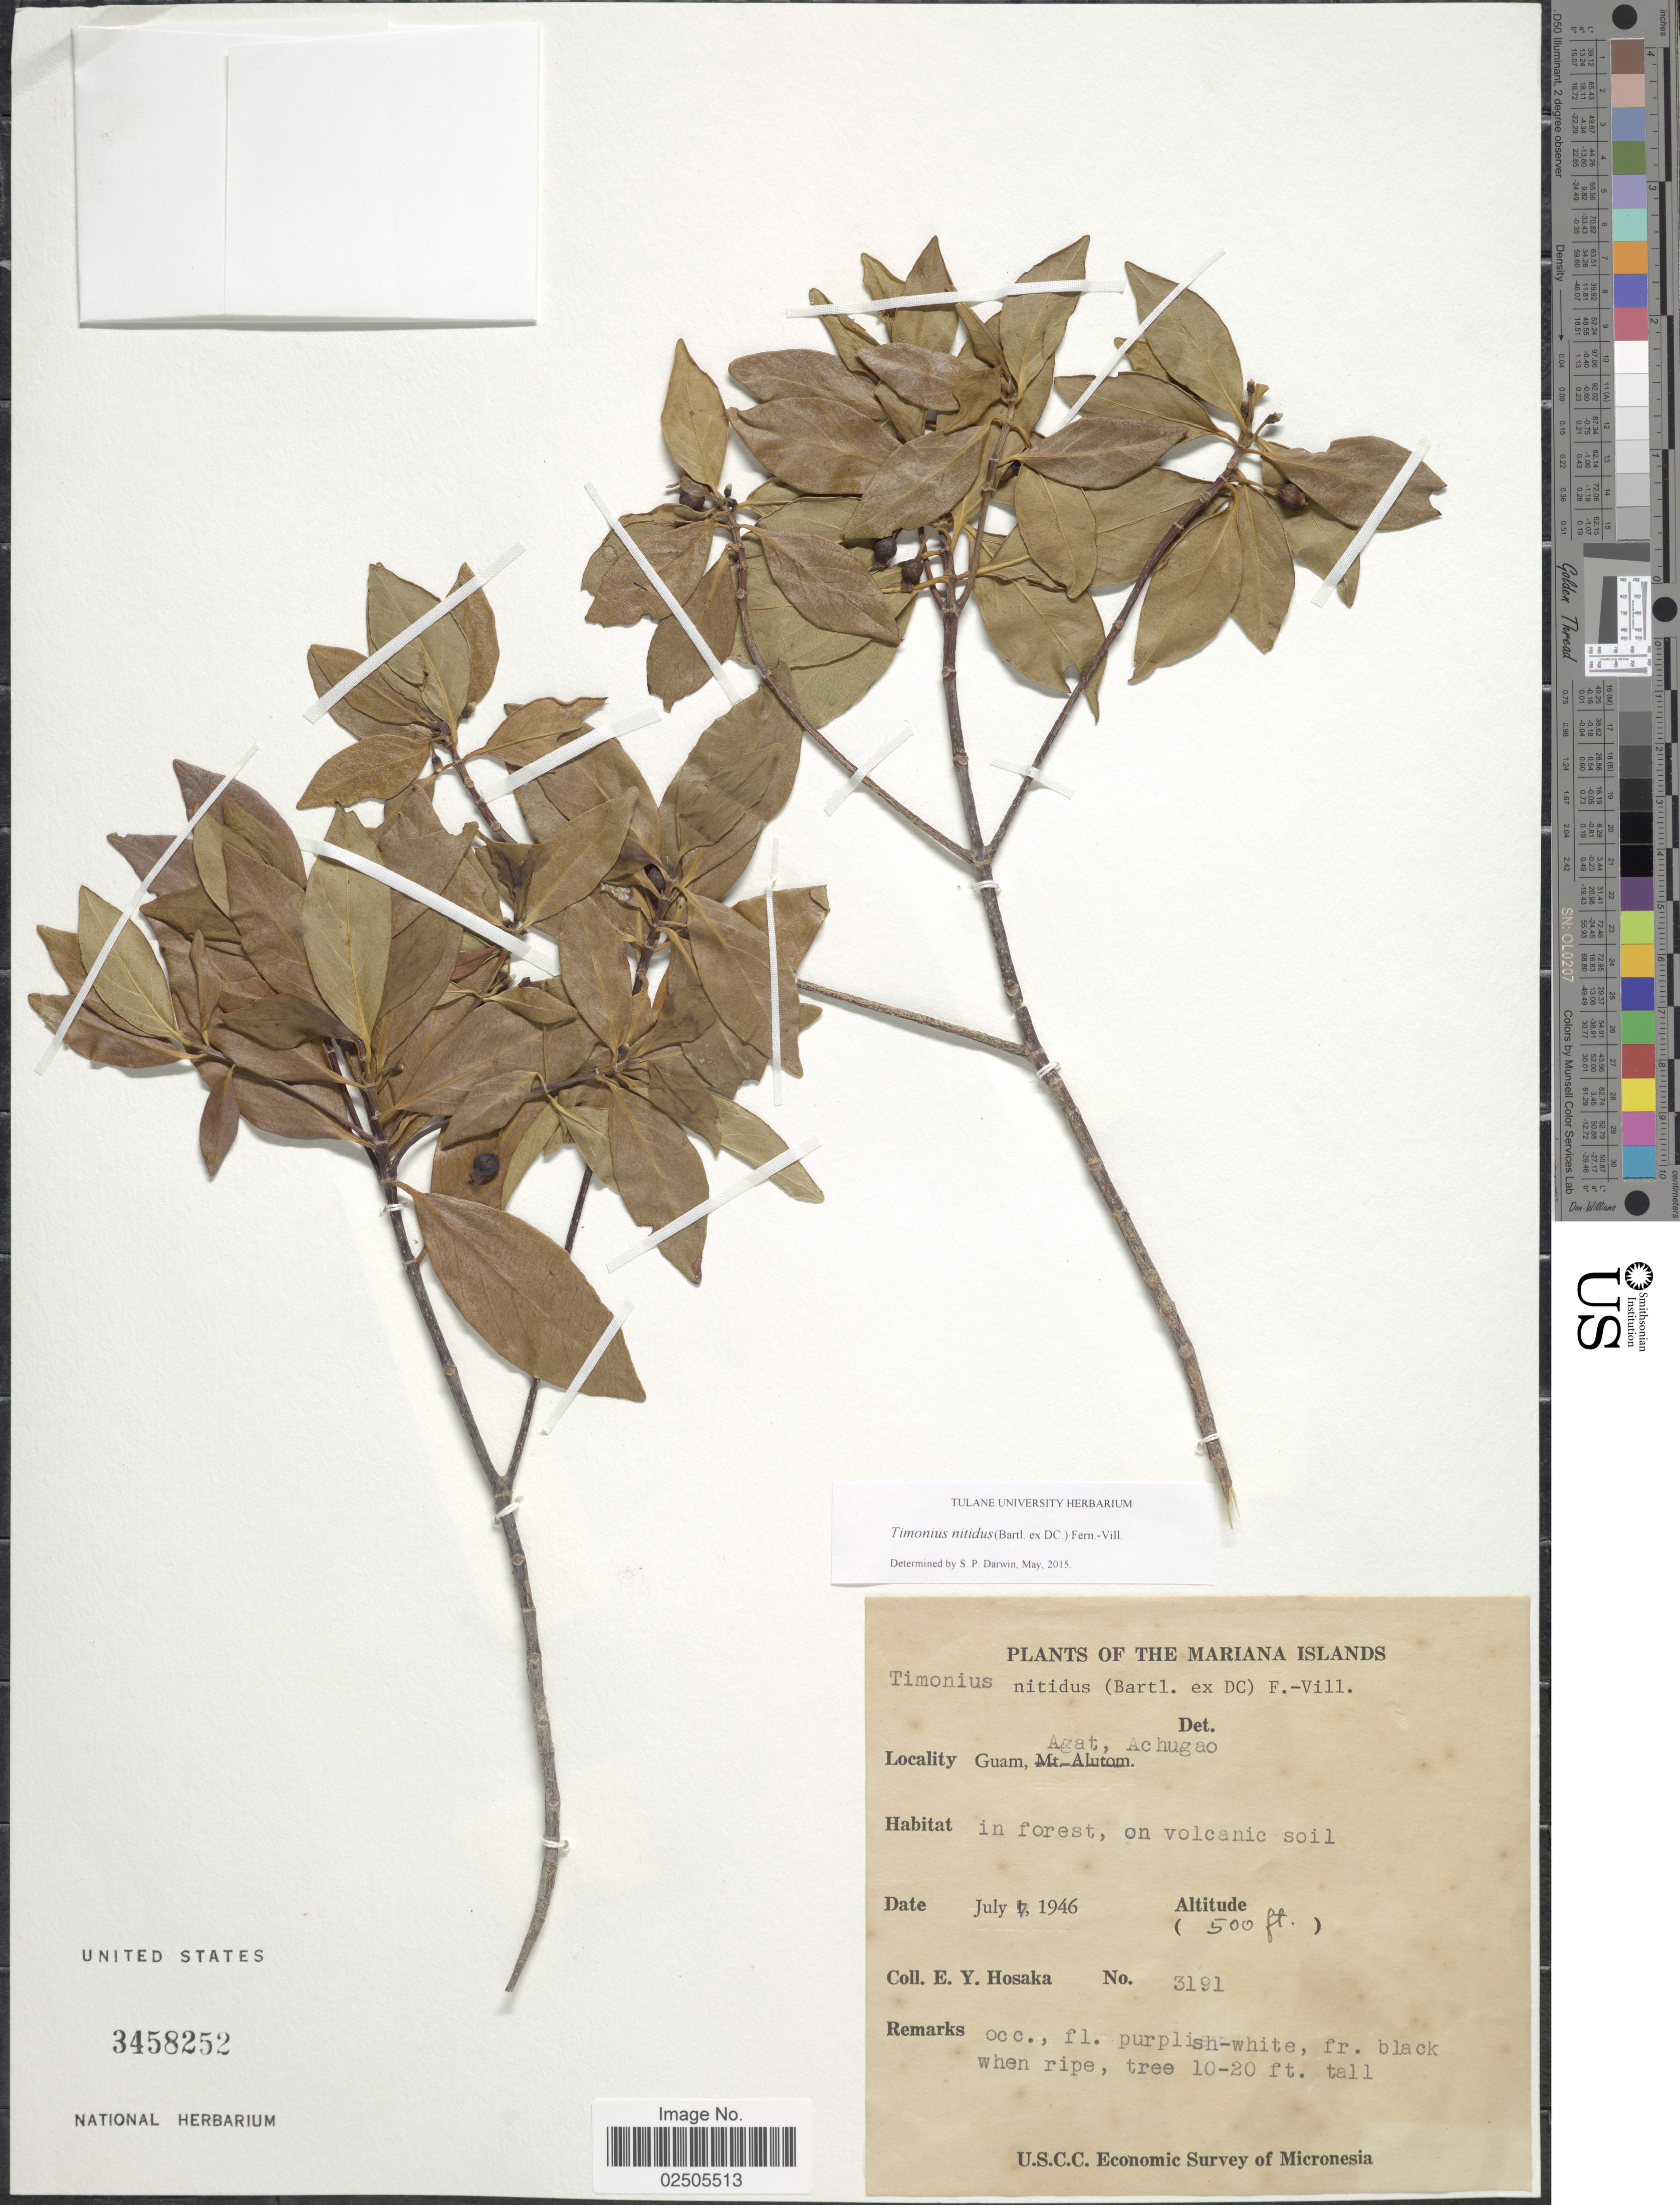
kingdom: Plantae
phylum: Tracheophyta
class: Magnoliopsida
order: Gentianales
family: Rubiaceae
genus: Timonius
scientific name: Timonius nitidus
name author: (Bartl. ex DC.) Fern.-Vill.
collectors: E. Y. Hosaka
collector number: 3191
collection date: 1946-07-07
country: Guam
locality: The Mariana Islands, Agat, Achugao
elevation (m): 152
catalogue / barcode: US 3458252